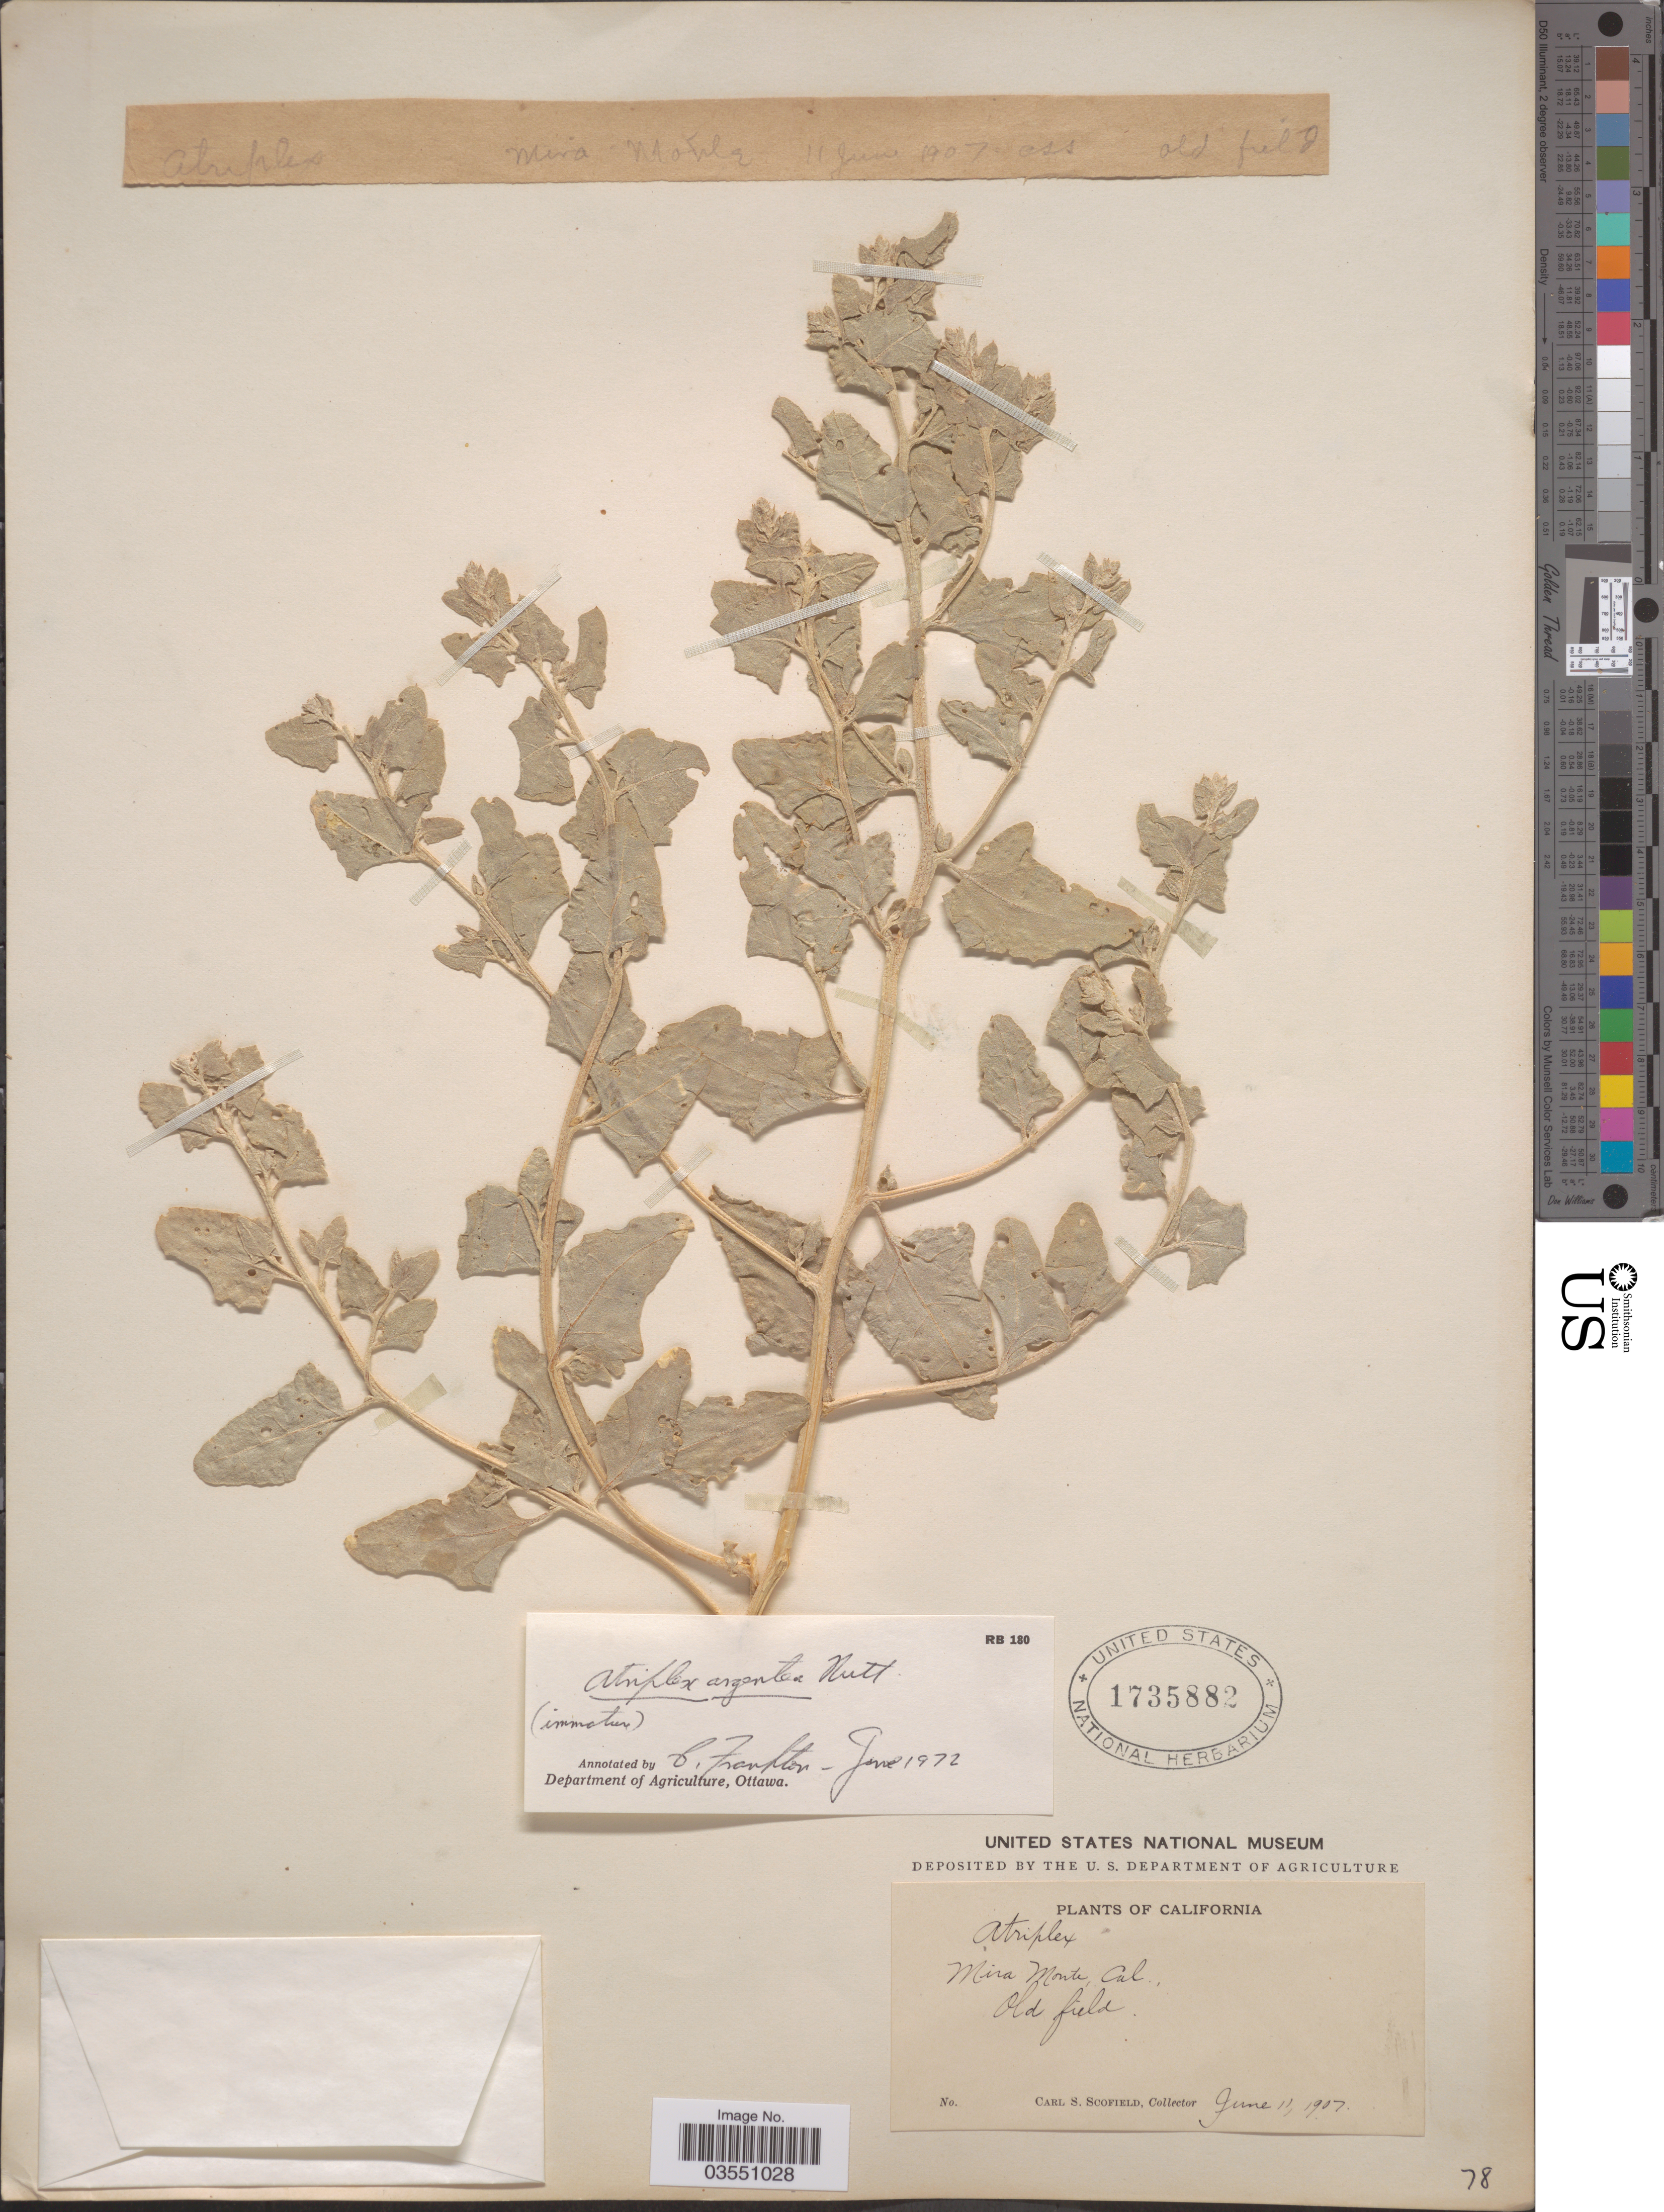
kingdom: Plantae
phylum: Tracheophyta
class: Magnoliopsida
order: Caryophyllales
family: Amaranthaceae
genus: Atriplex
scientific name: Atriplex argentea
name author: Nutt.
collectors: C. Scofield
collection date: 1907-06-11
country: United States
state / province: California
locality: Mira Monte. Old field.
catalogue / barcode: US 1735882